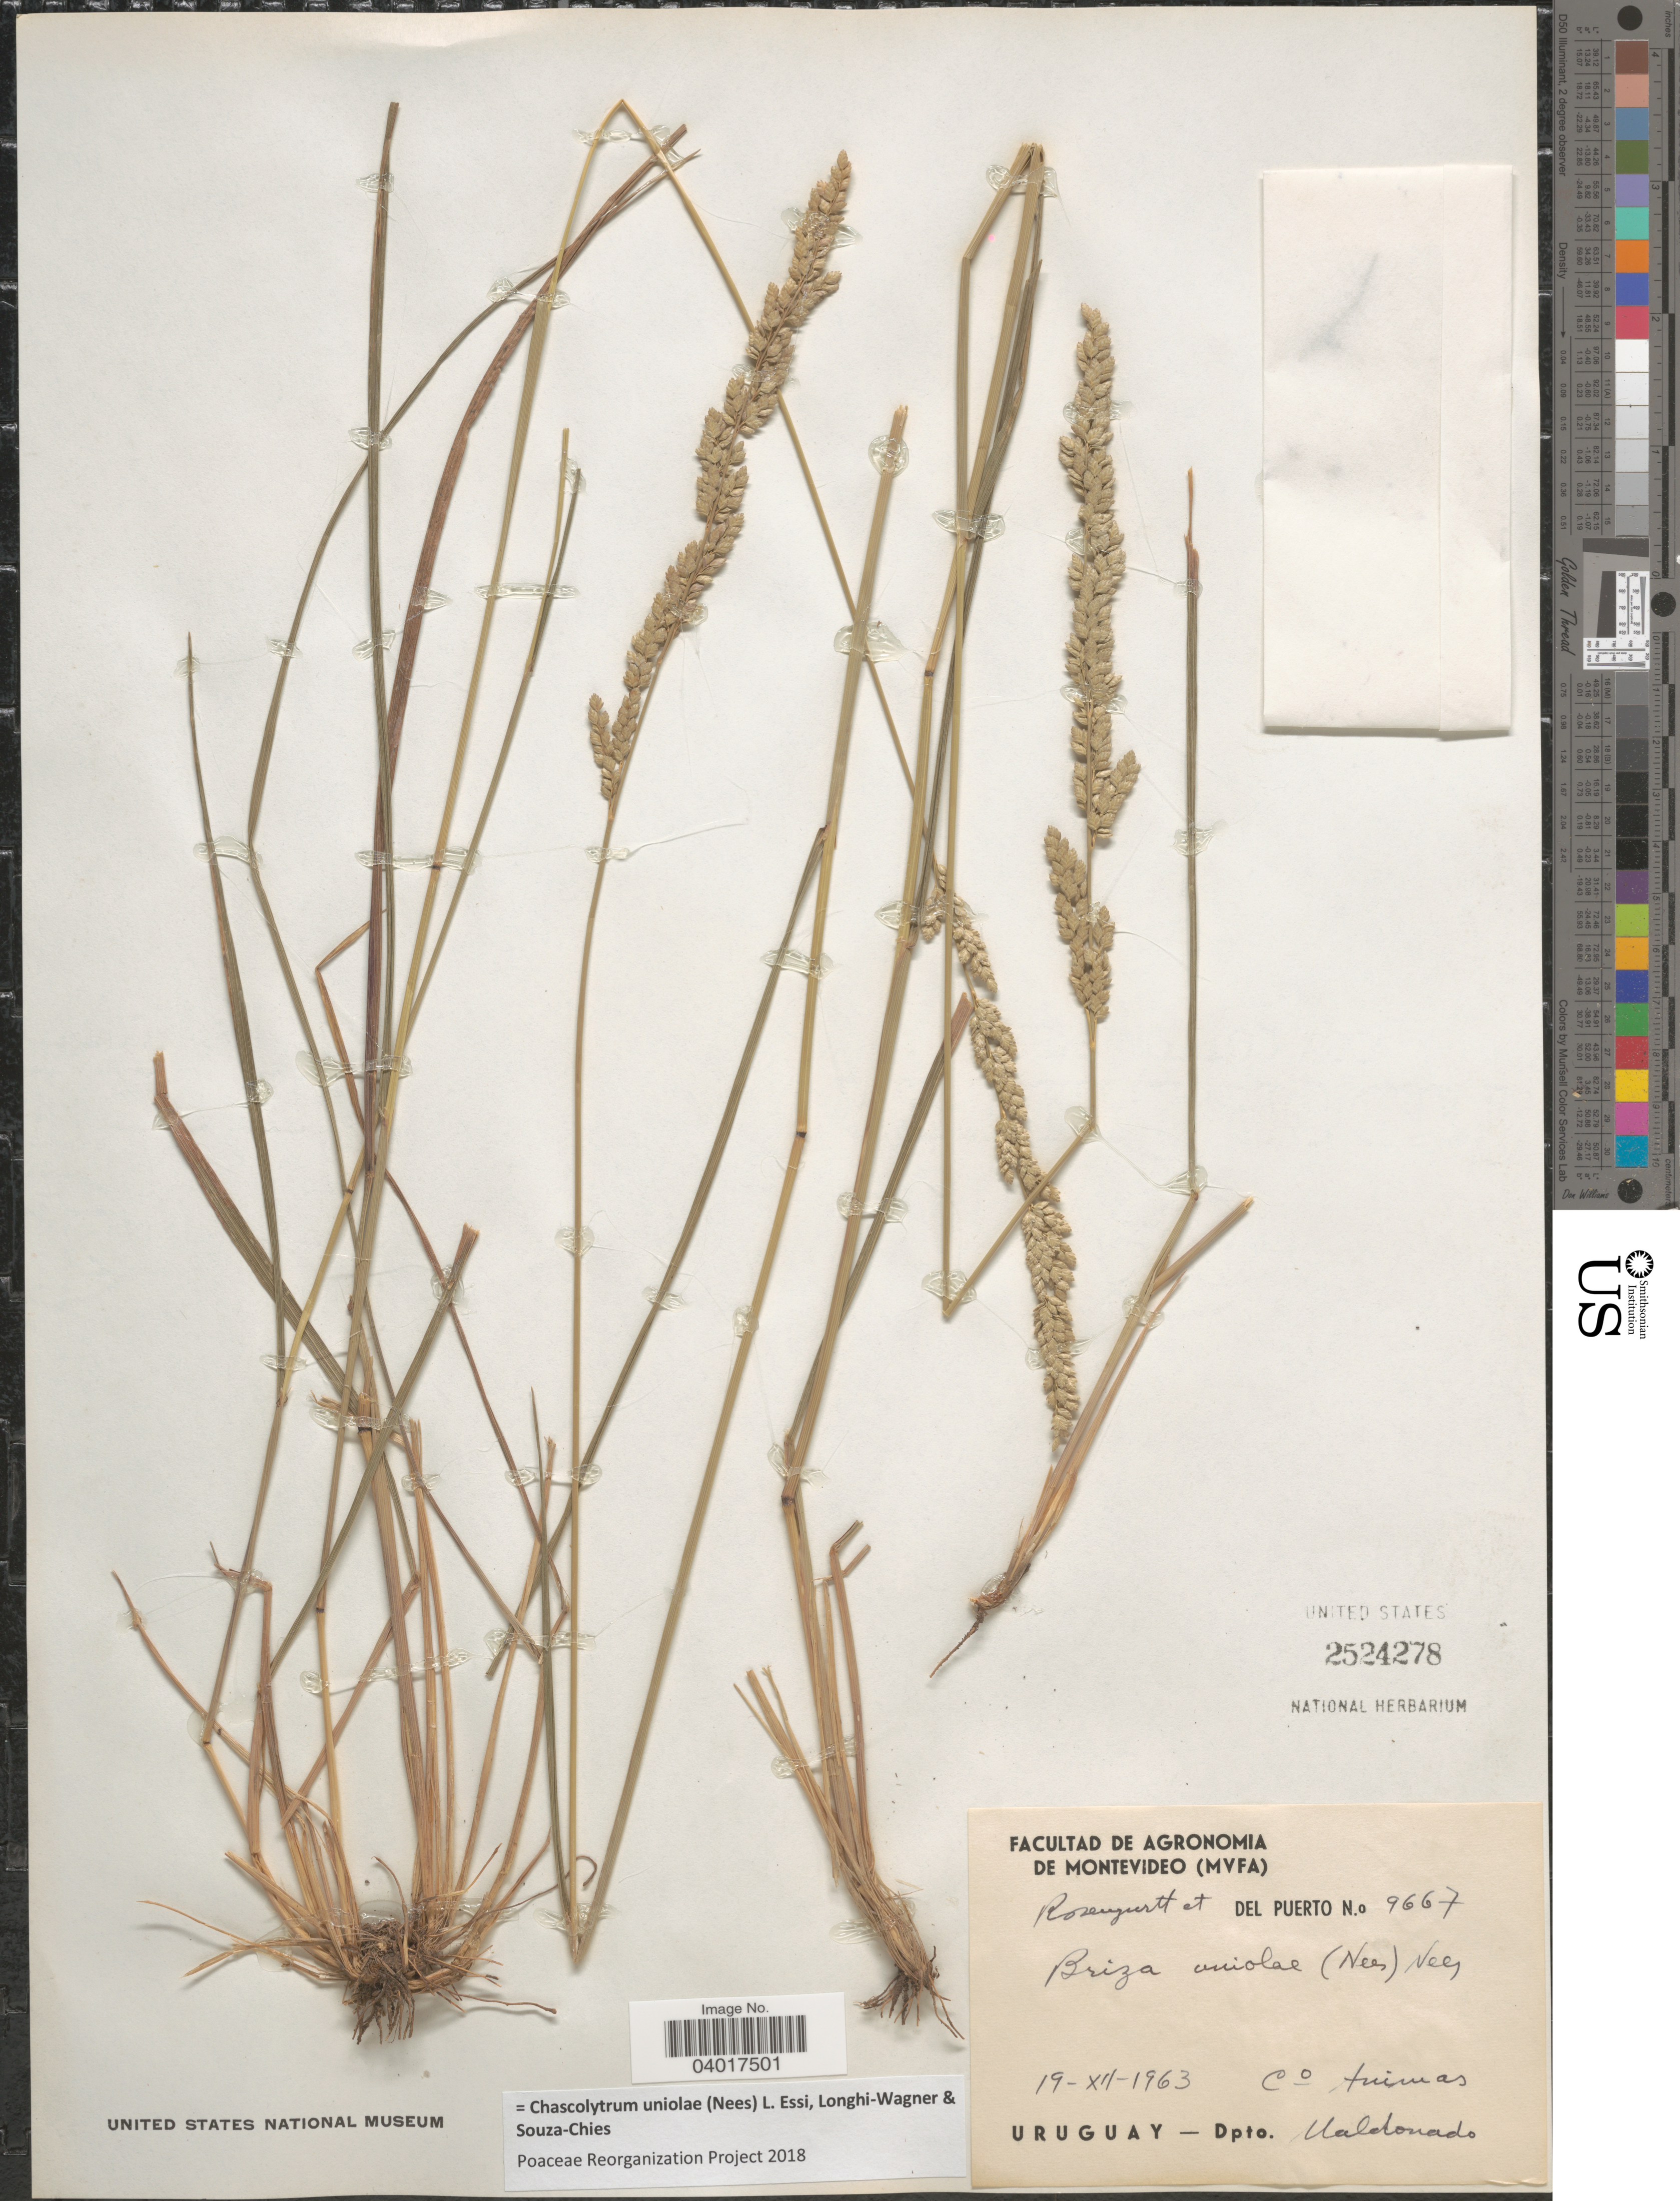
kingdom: Plantae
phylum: Tracheophyta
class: Liliopsida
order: Poales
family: Poaceae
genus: Chascolytrum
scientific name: Chascolytrum uniolae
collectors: Rosengurtt & Del Puerto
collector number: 9667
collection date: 1963-12-19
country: Uruguay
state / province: Maldonado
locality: Co Animas. Dpto. Maldonado.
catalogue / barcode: US 2524278